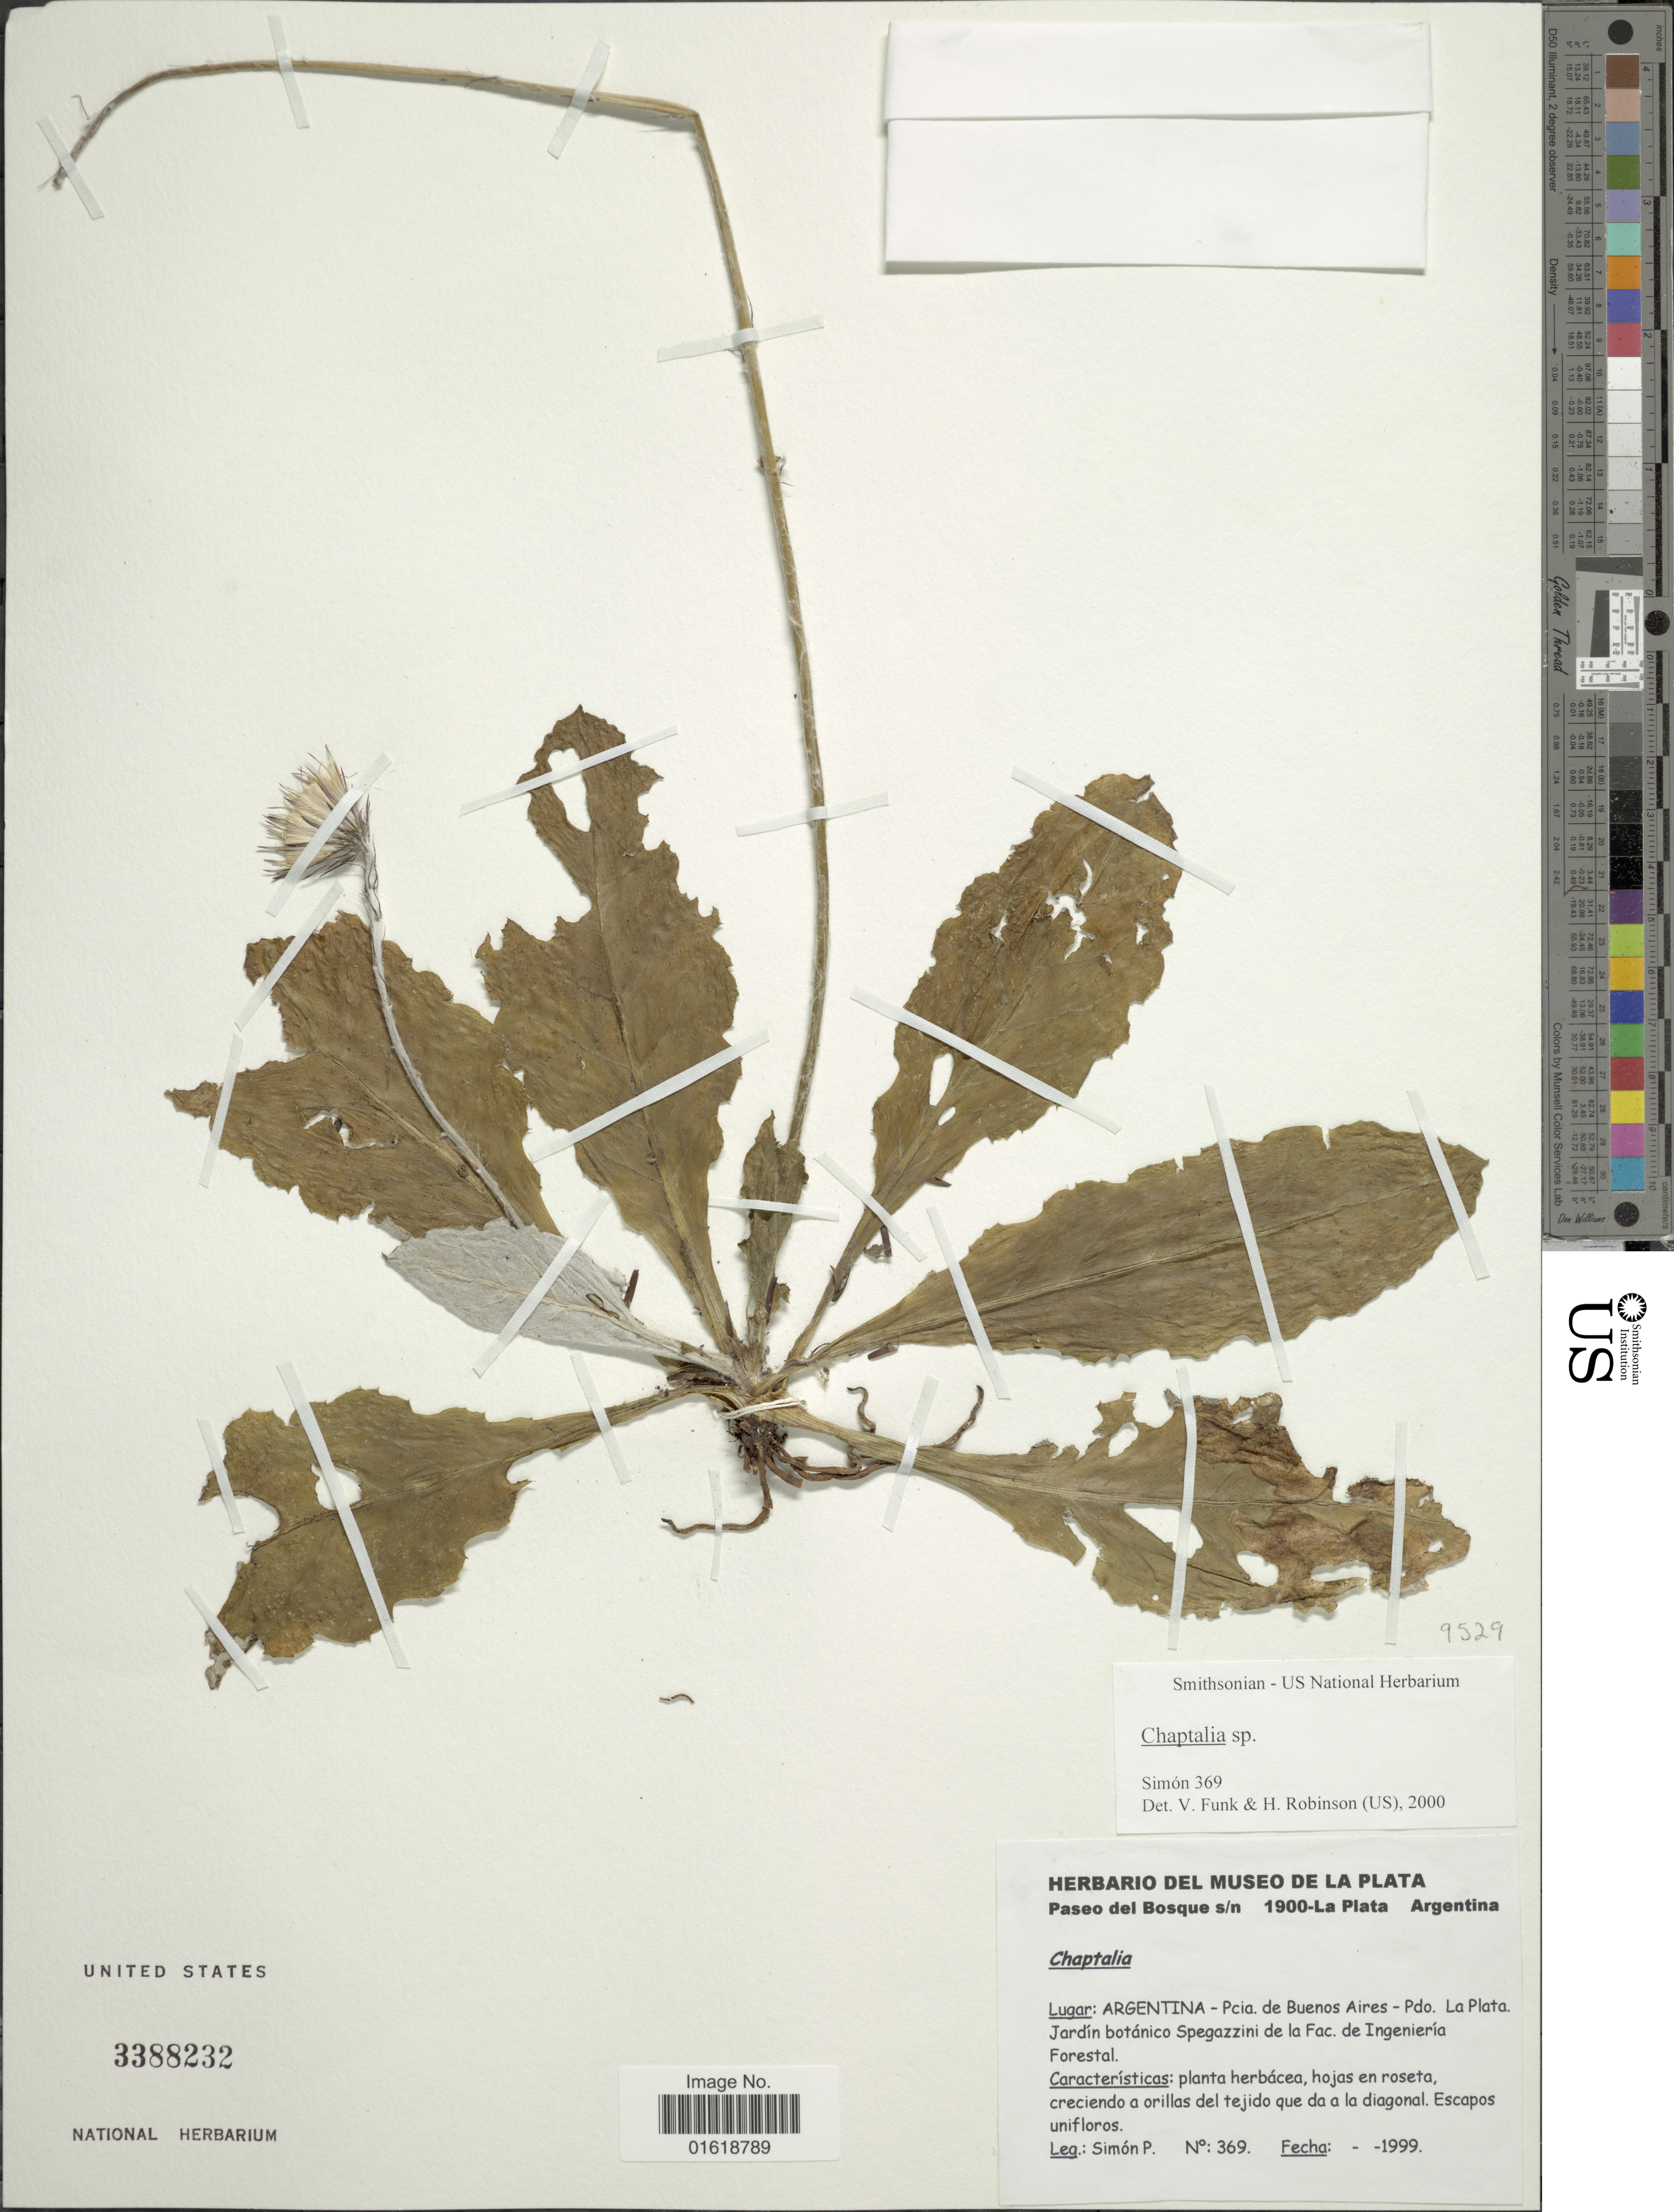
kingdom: Plantae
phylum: Tracheophyta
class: Magnoliopsida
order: Asterales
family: Asteraceae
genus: Chaptalia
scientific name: Chaptalia sp.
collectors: P. Simon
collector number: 369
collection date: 1999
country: Argentina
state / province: Buenos Aires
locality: Pdo. La Plata. Jardín botánico Spegazzini de la Fac. de Ingeniería Forestal.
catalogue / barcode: US 3388232